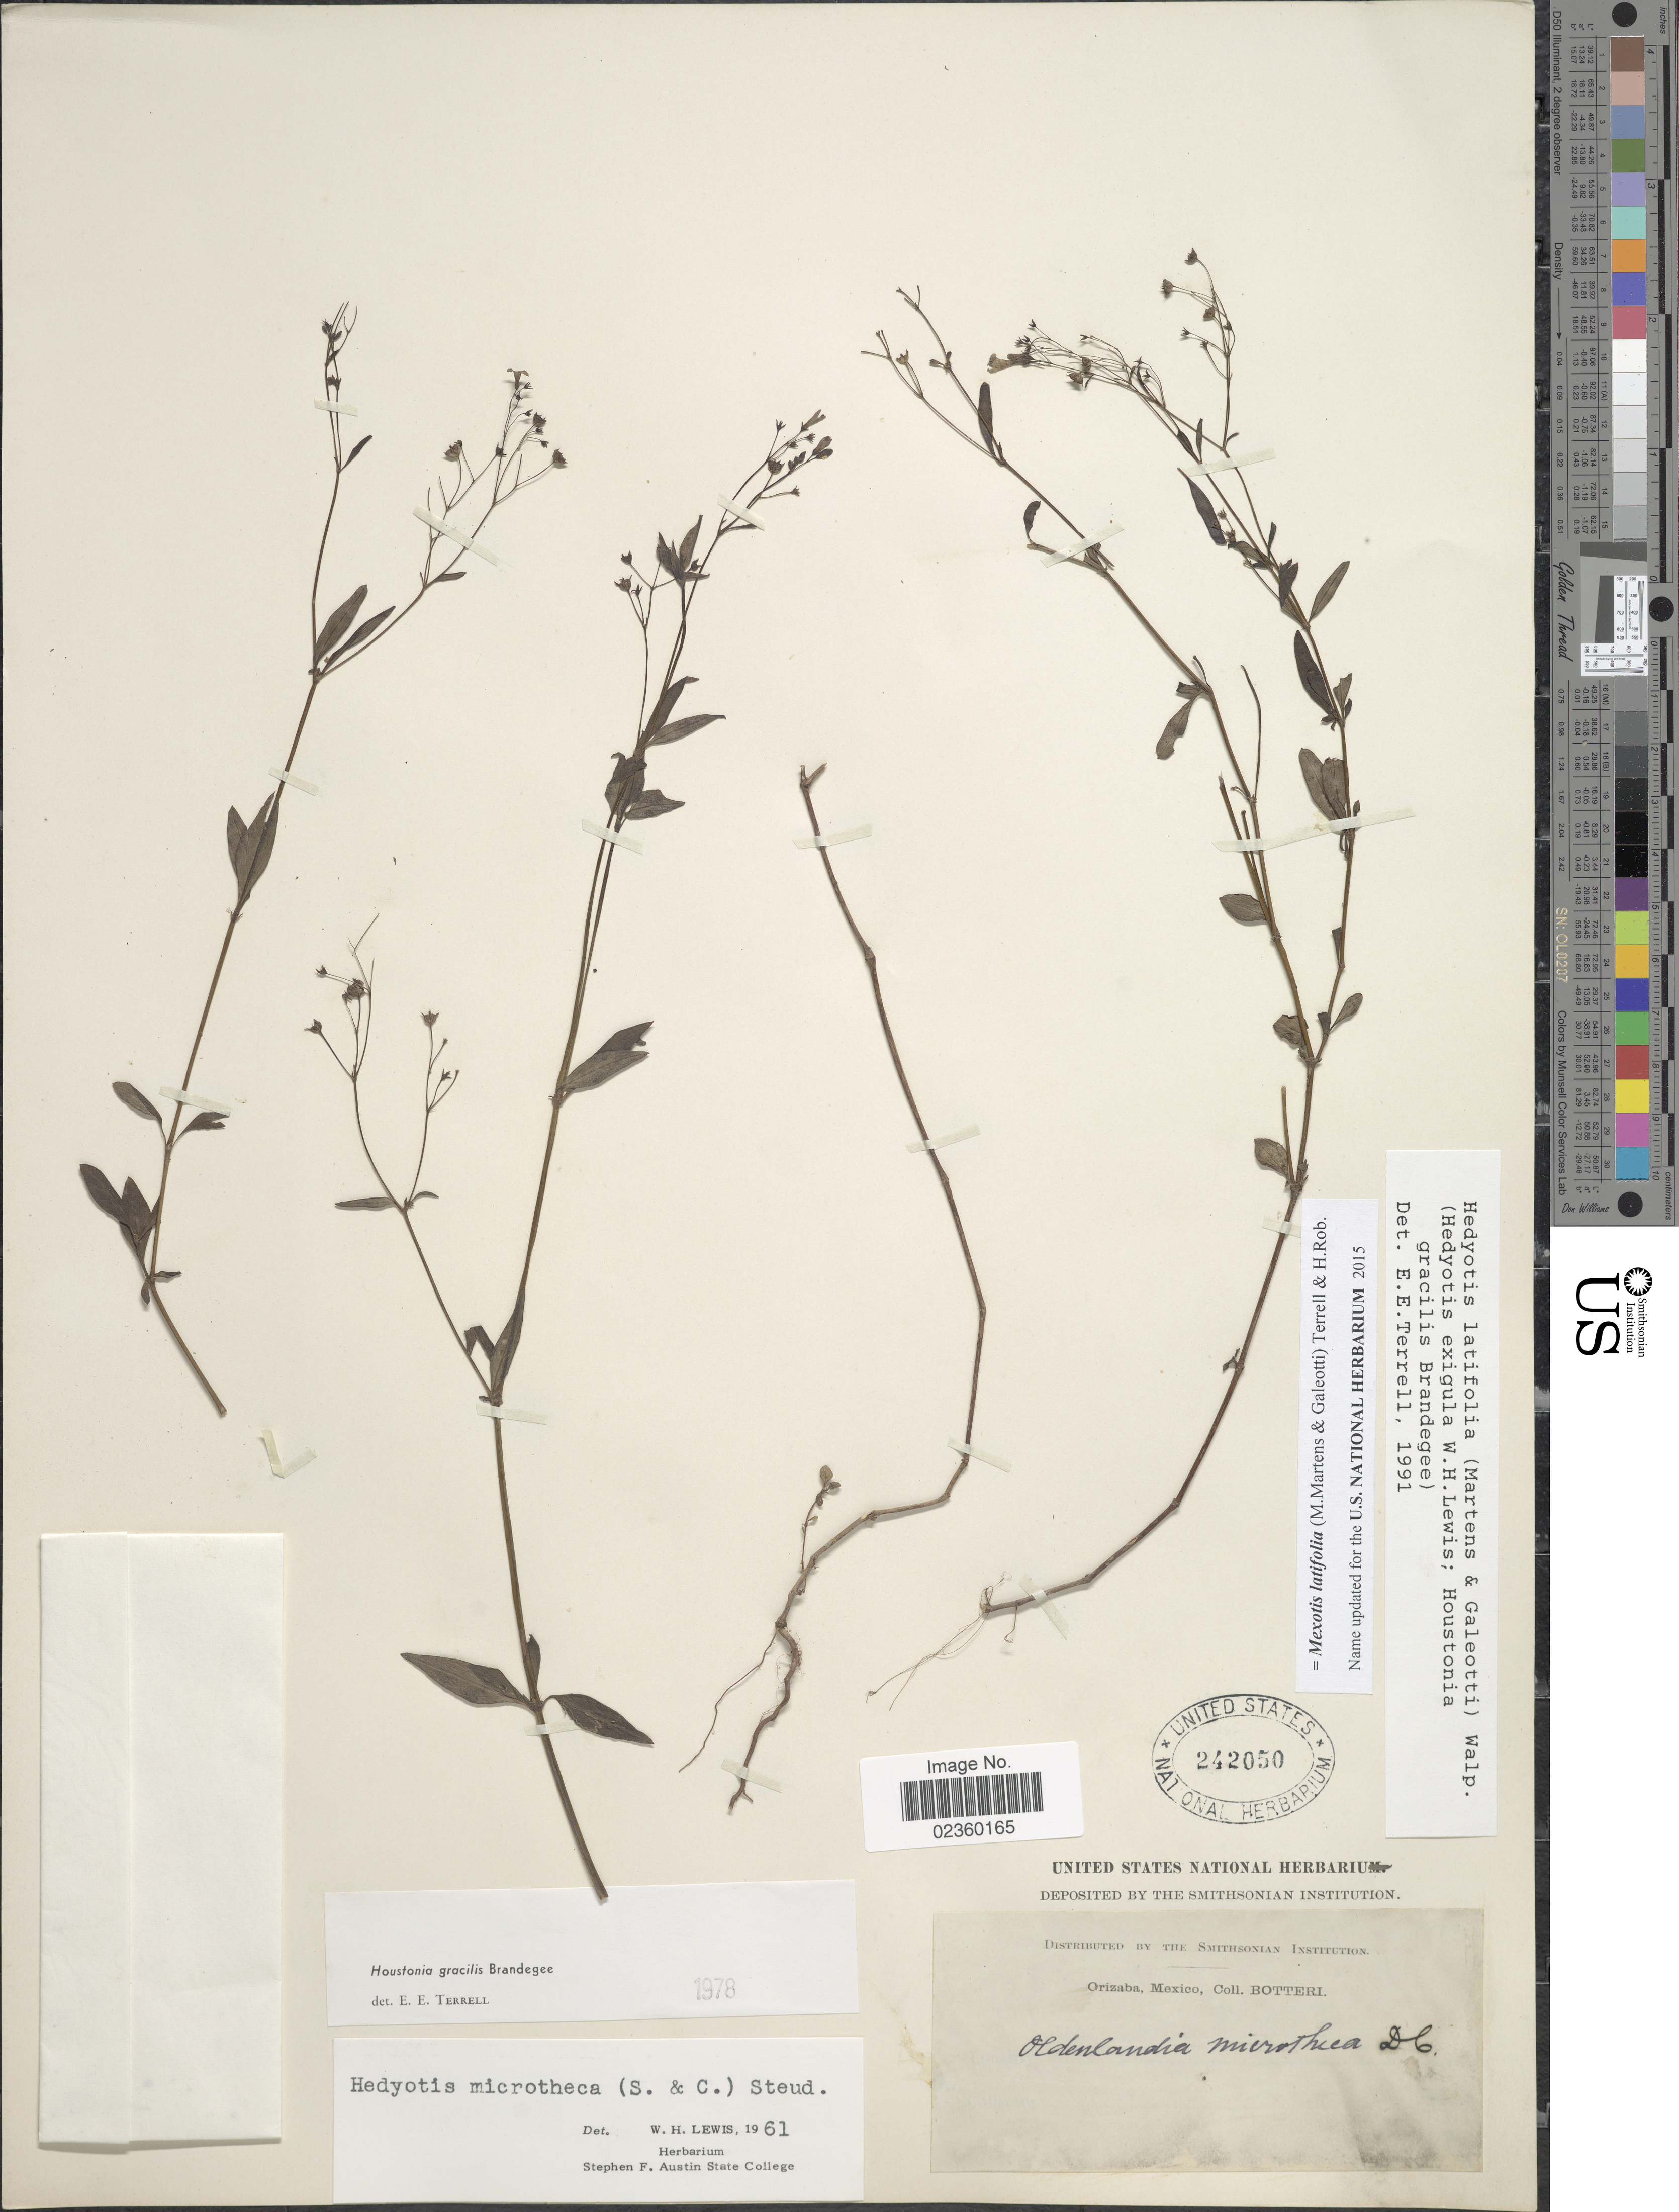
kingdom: Plantae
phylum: Tracheophyta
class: Magnoliopsida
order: Gentianales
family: Rubiaceae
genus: Mexotis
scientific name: Mexotis latifolia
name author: (M. Martens & Galeotti) Terrell & H. Rob.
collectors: -. Botteri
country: Mexico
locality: Orizaba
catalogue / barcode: US 242050